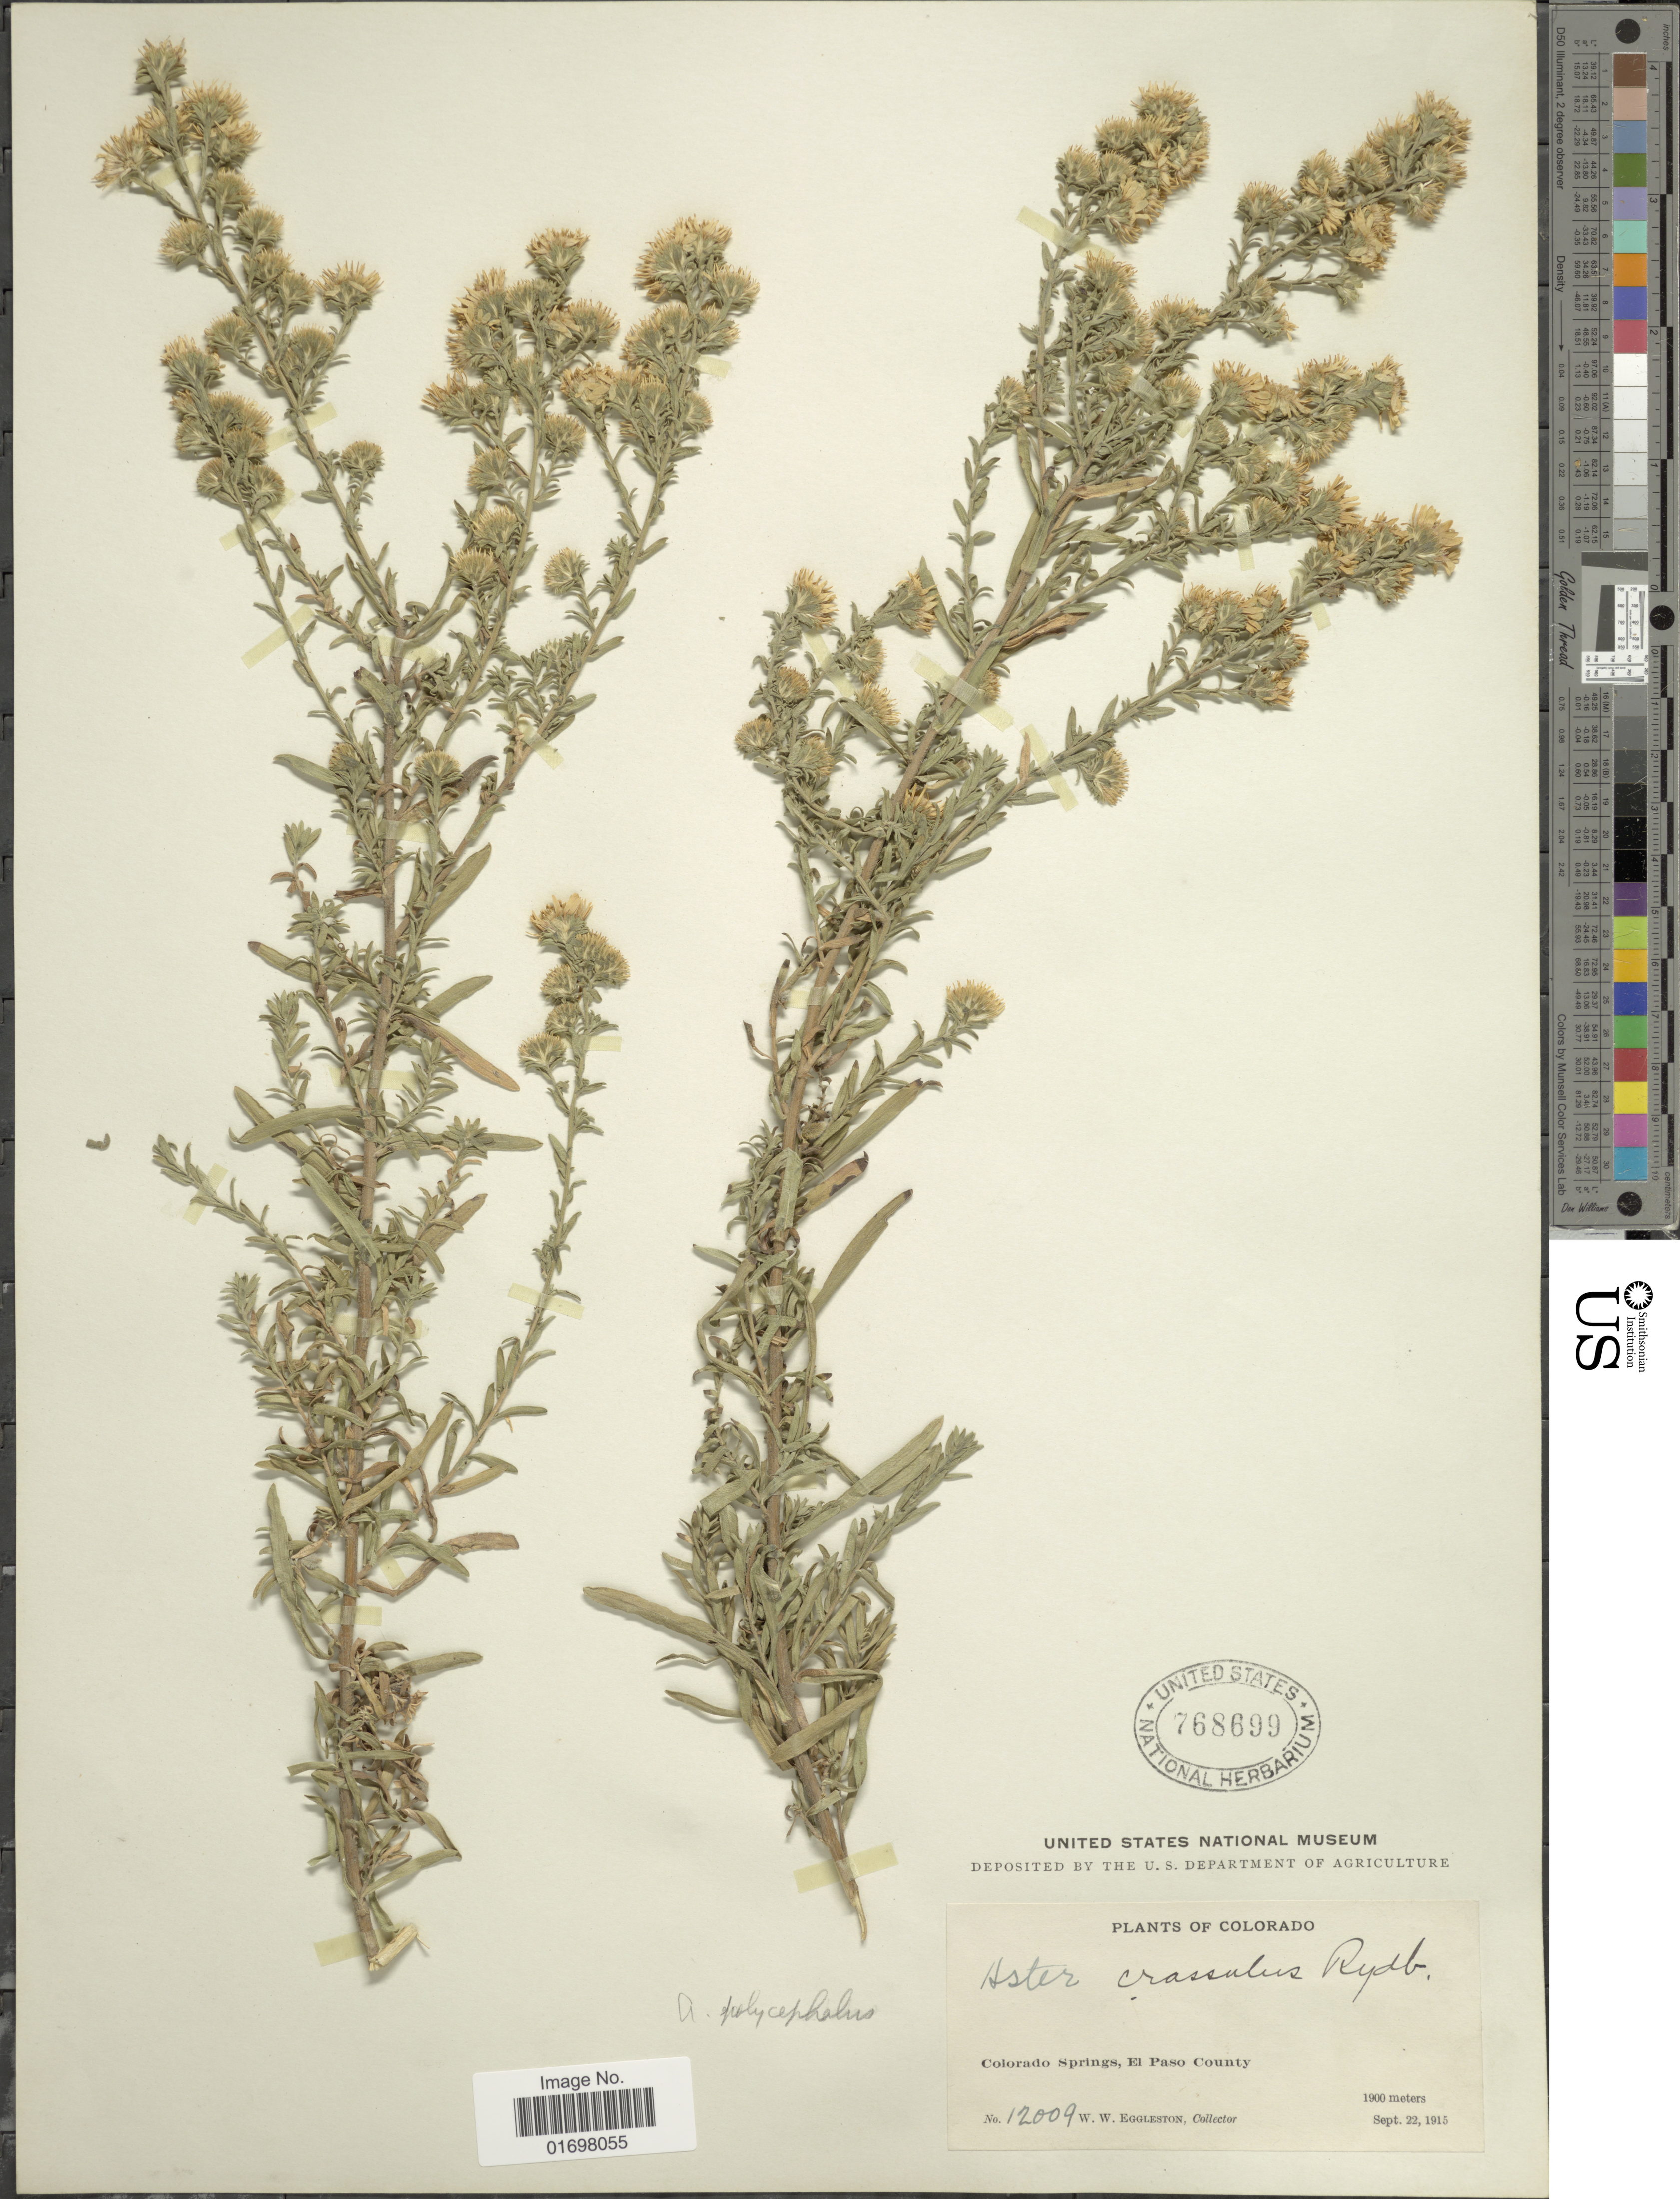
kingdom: Plantae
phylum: Tracheophyta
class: Magnoliopsida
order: Asterales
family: Asteraceae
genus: Symphyotrichum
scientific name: Symphyotrichum falcatum var. commutatum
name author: (Torr. & A. Gray) G.L. Nesom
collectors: W. W. Eggleston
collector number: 12009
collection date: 1915-09-22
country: United States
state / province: Colorado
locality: Colorado, Colorado Springs, El Paso County.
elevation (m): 1900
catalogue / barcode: US 768699